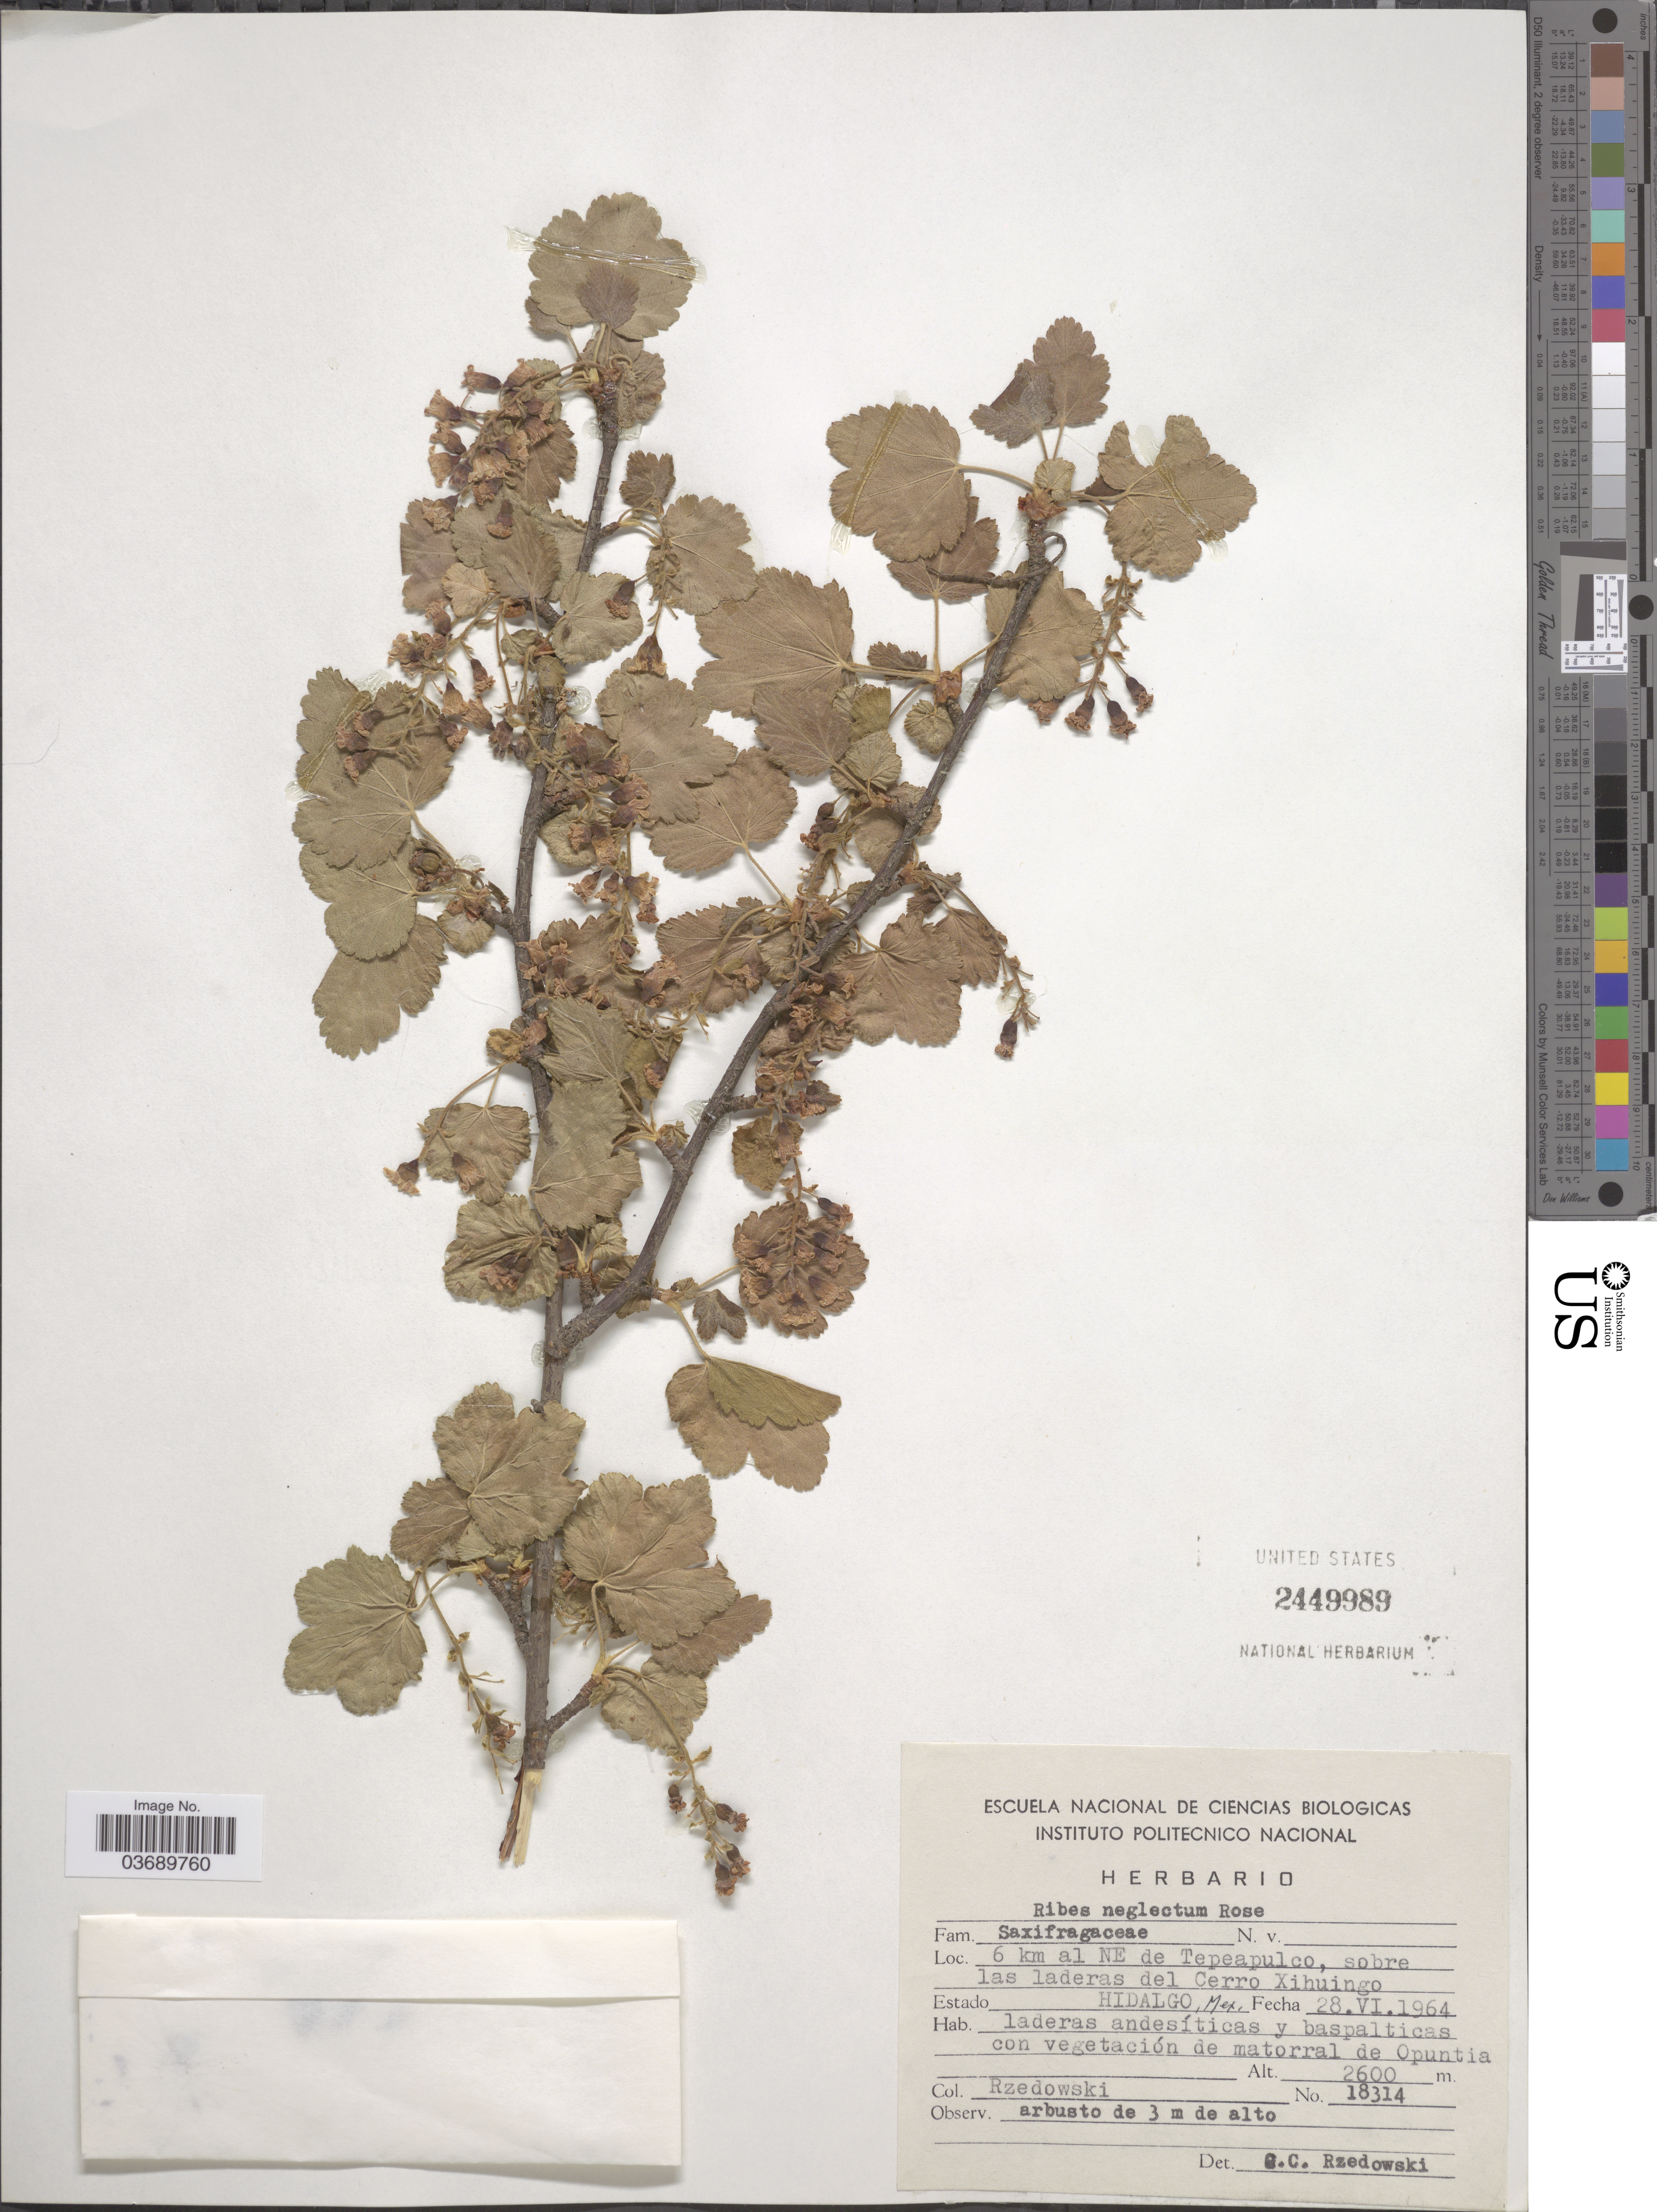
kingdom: Plantae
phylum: Tracheophyta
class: Magnoliopsida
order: Saxifragales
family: Grossulariaceae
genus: Ribes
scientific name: Ribes neglectum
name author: Rose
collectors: Rzedowski, --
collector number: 18314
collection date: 1964-06-28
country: Mexico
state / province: Hidalgo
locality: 6 km al NE de Tepeapulco, sobre las laderas del Cerro Xihuingo.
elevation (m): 2600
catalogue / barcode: US 2449989